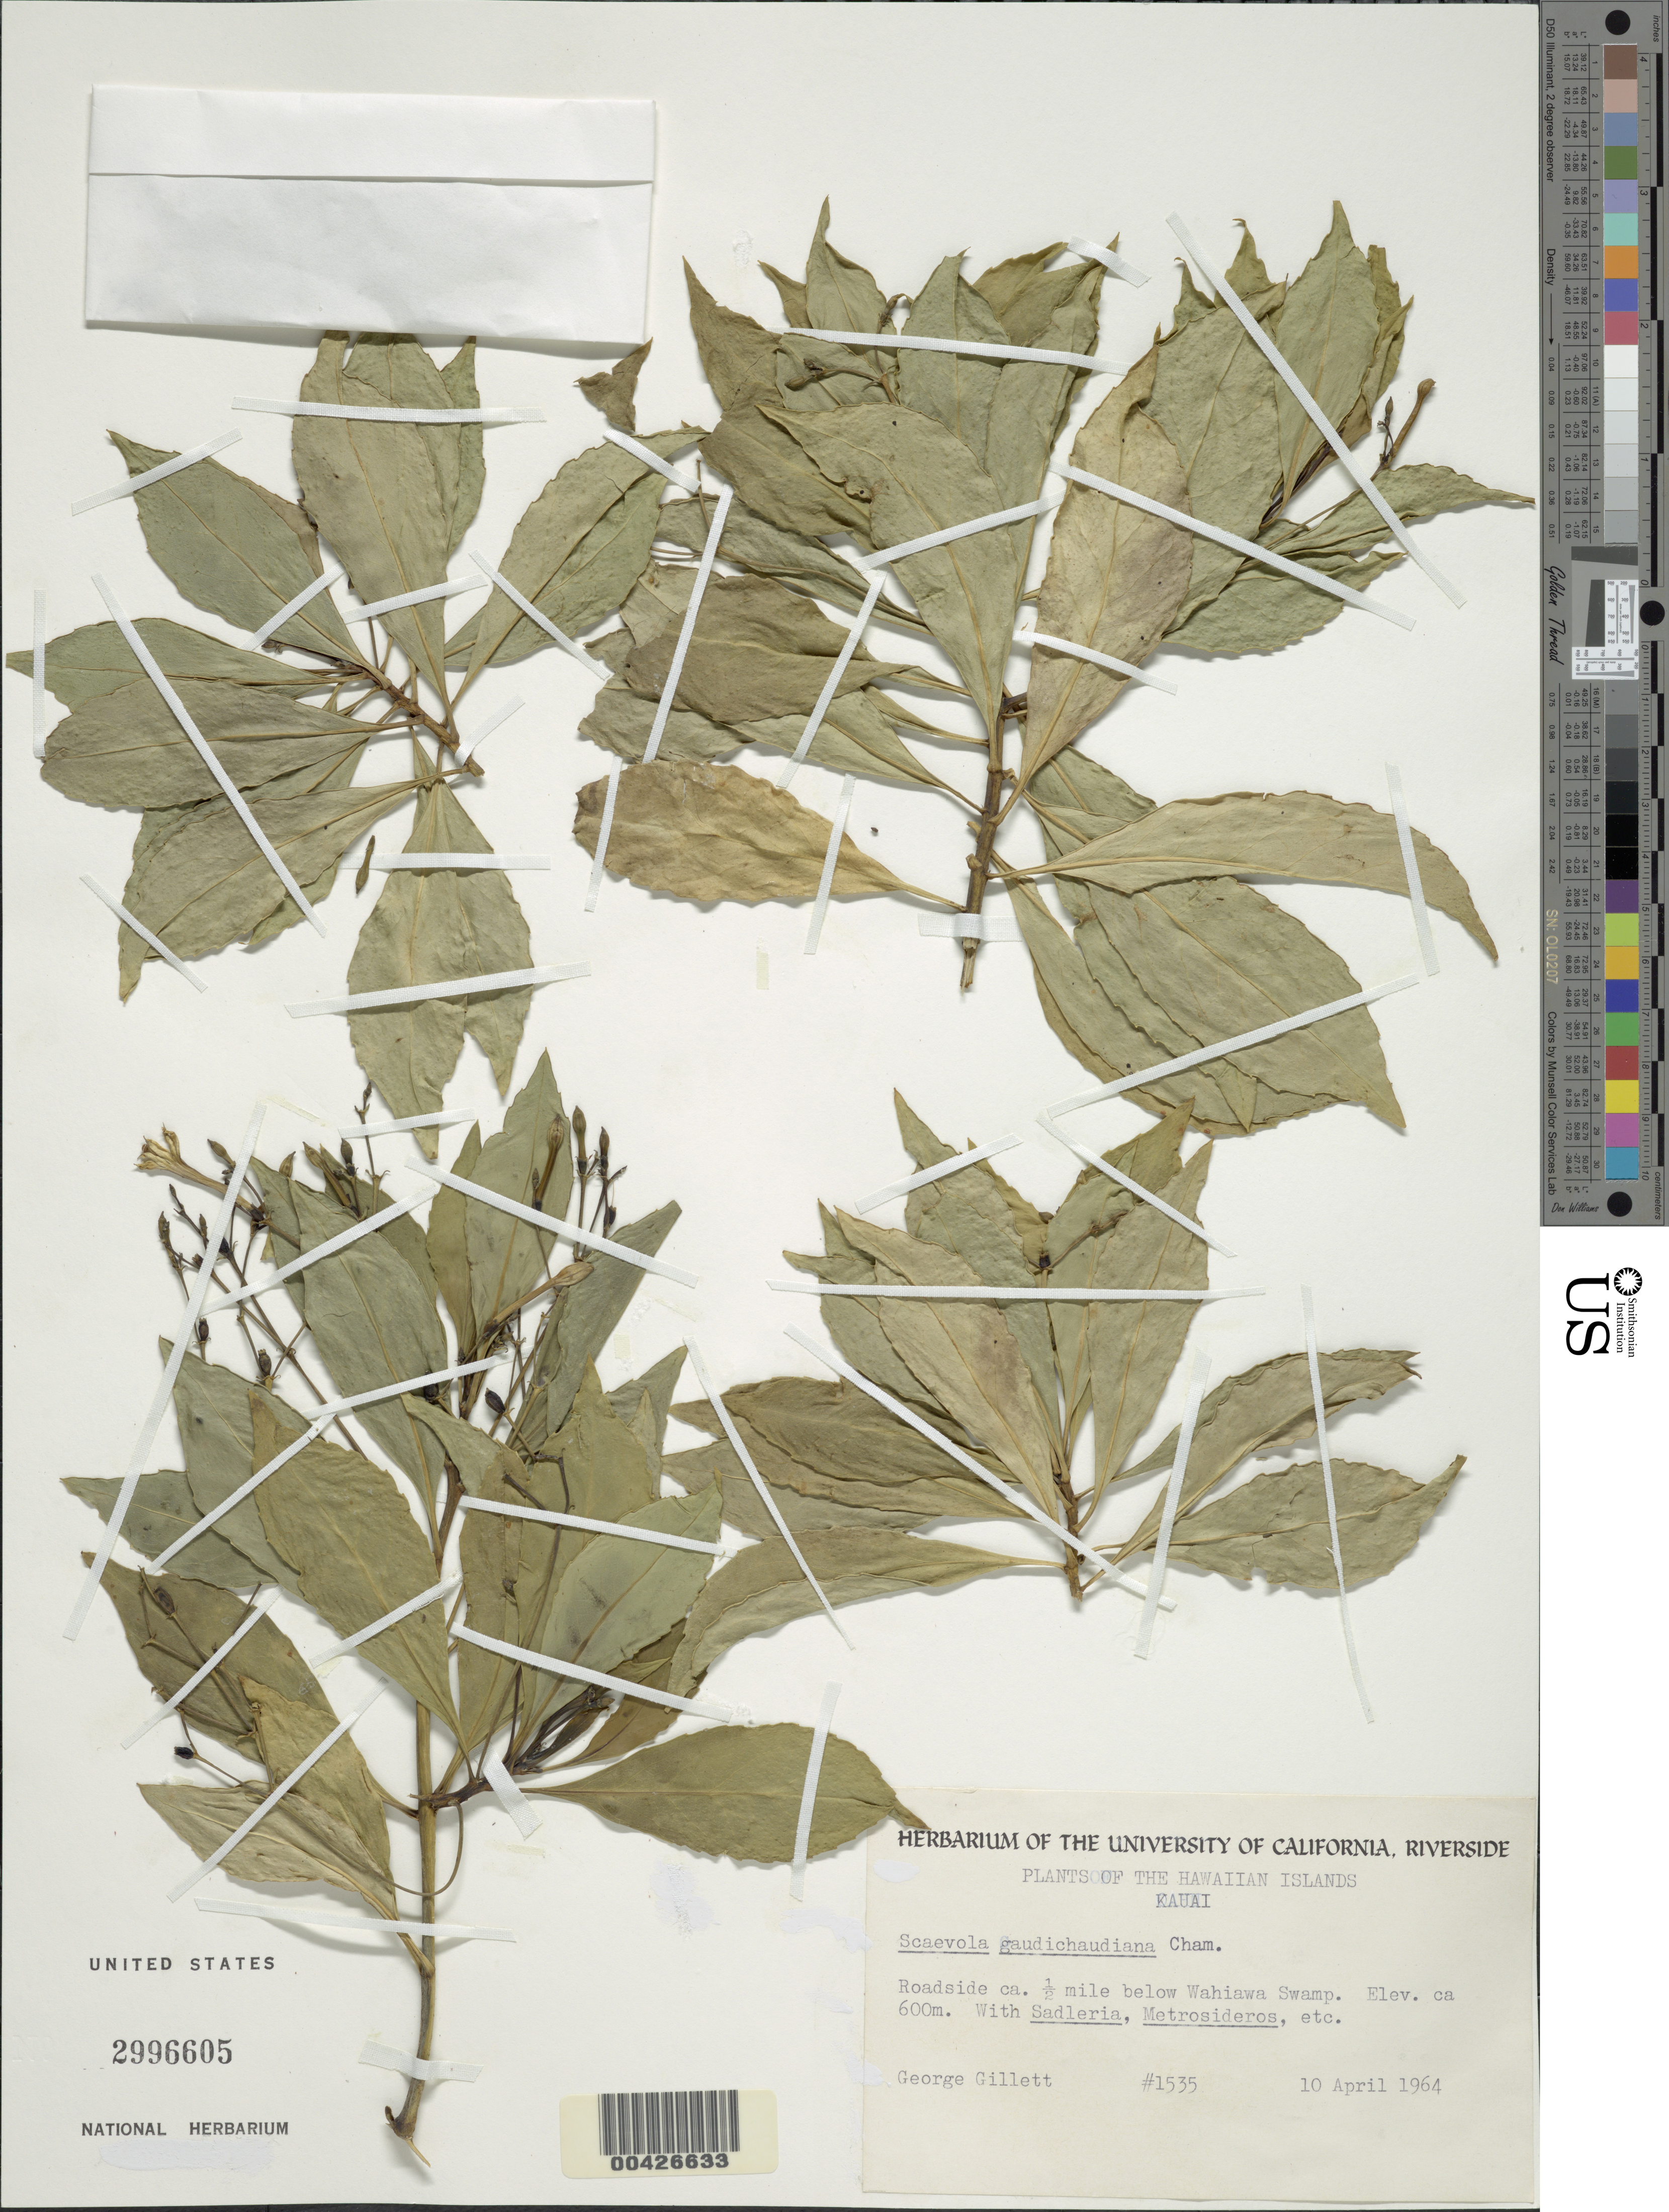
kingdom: Plantae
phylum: Tracheophyta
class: Magnoliopsida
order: Asterales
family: Goodeniaceae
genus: Scaevola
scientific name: Scaevola gaudichaudiana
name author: Cham.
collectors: G. Gillett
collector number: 1535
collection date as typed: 10 Apr 1964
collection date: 1964-04-10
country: United States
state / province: Hawaii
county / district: Kauai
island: Kaua'i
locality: Roadside ca. 0.5 mile below Wahiawa Swamp.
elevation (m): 600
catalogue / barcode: US 2996605